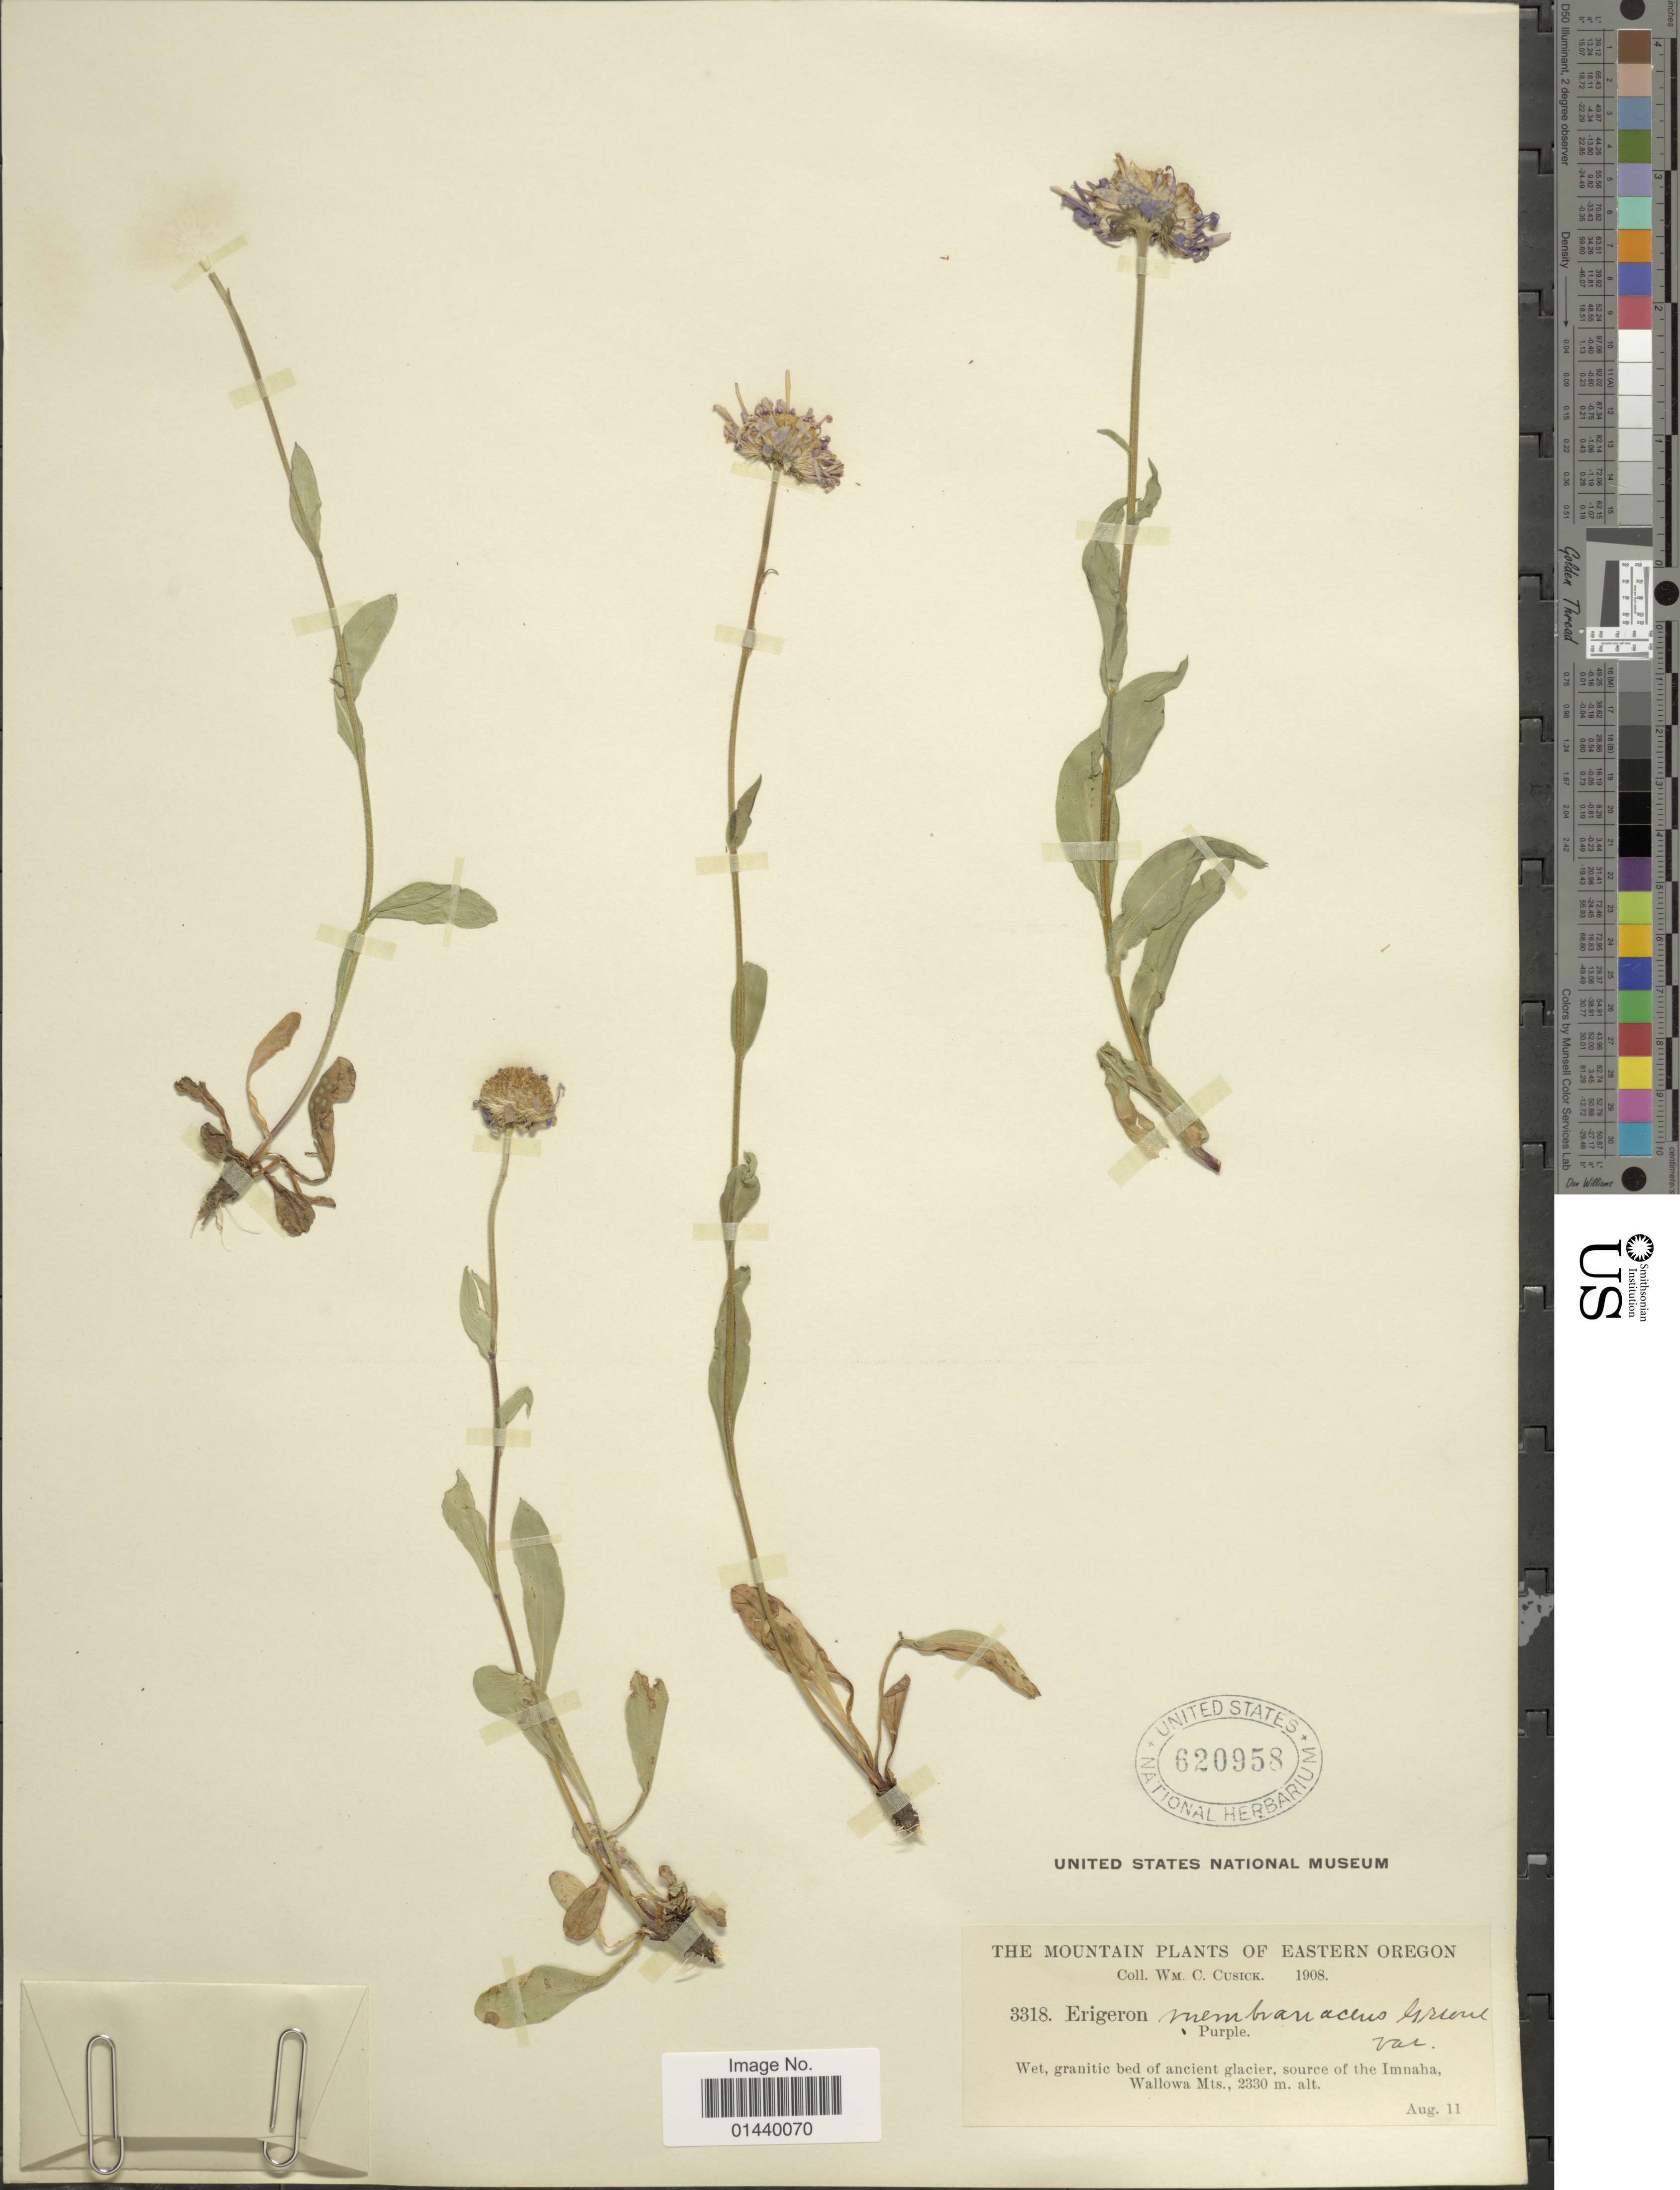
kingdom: Plantae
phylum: Tracheophyta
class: Magnoliopsida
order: Asterales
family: Asteraceae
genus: Erigeron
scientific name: Erigeron salsuginosus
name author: (Richardson ex R. Br.) A. Gray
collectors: W. C. Cusick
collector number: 3318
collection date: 1908-08-11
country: United States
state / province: Oregon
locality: Eastern Oregon. Wet, granitic bed of acient glacier, source of the Imnaha, Wallowa Mts.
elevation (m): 2330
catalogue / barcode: US 620958